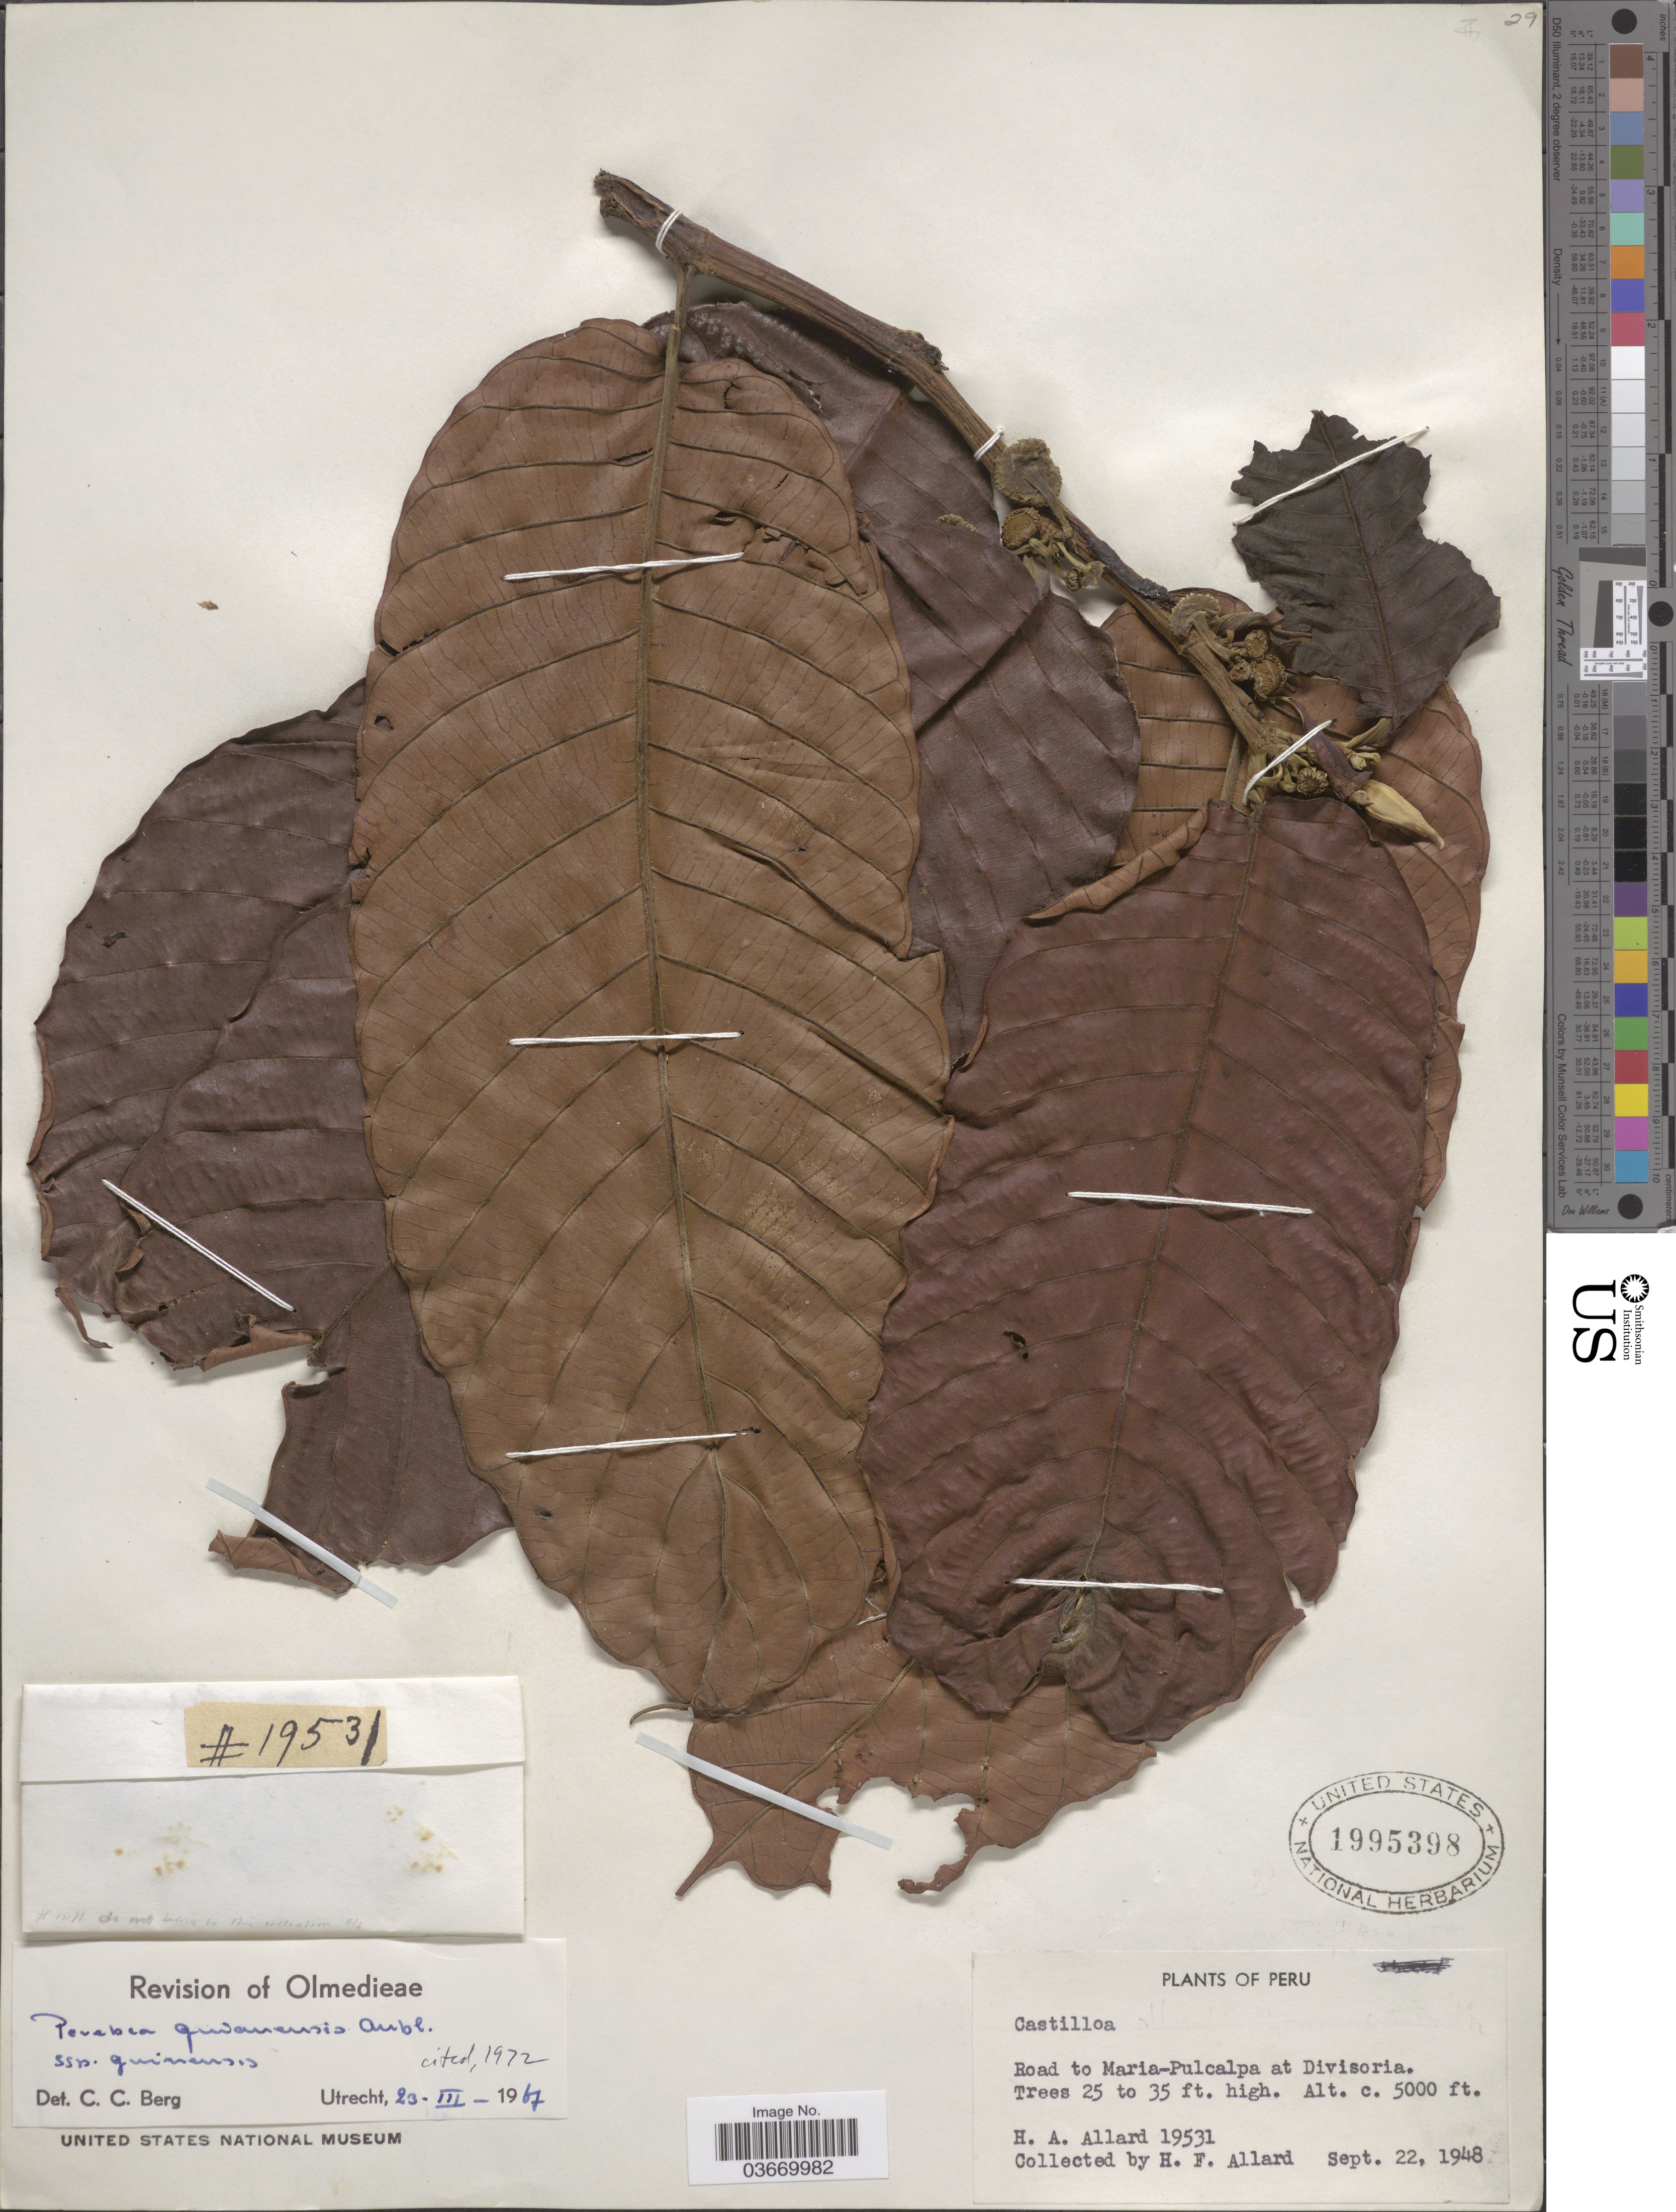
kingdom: Plantae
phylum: Tracheophyta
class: Magnoliopsida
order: Rosales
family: Moraceae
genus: Perebea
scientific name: Perebea guianensis subsp. guianensis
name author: Aubl.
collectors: H. F. Allard & H. A. Allard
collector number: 19531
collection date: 1948-09-22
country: Peru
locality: Road to Maria-Pulcalpa at Divisoria.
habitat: road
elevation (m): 1524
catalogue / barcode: US 1995398